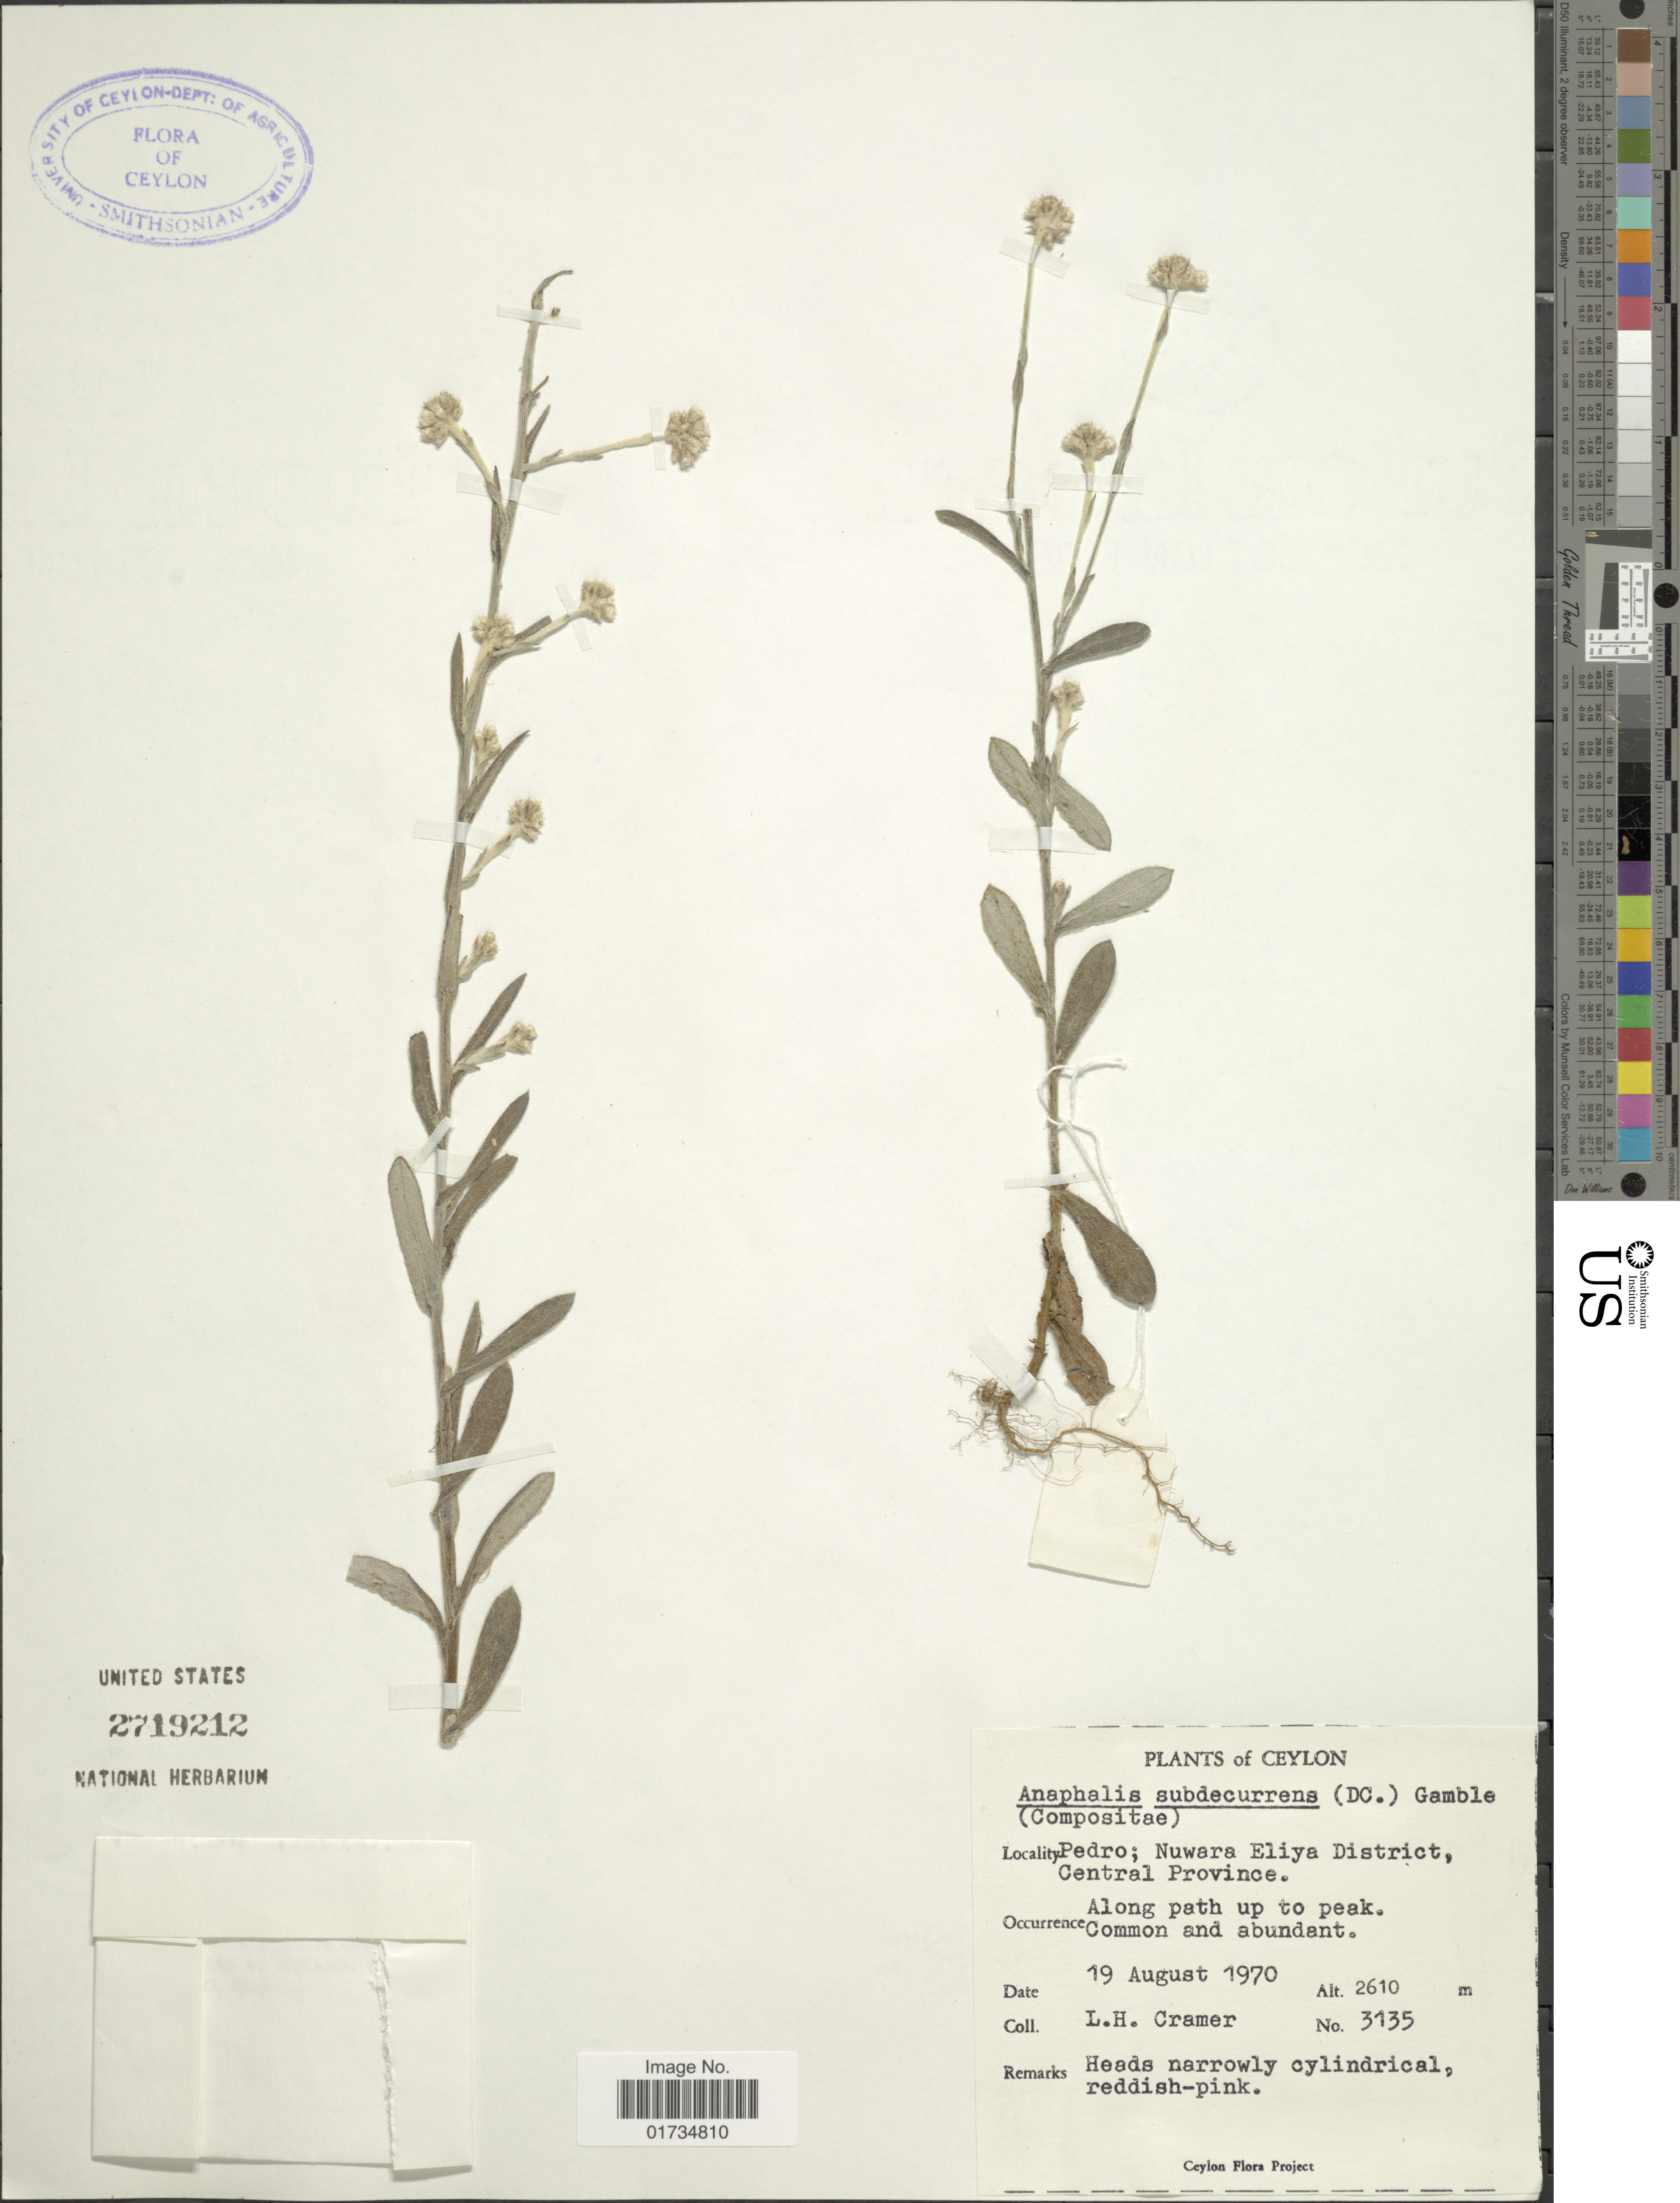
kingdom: Plantae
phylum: Tracheophyta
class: Magnoliopsida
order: Asterales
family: Asteraceae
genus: Anaphalis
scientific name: Anaphalis subdecurrens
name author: (DC.) Gamble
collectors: L. H. Cramer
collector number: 3135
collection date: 1970-08-19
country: Sri Lanka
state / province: Central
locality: Ceylon. Pedro; Nuwara Eliya District, Central Province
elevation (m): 2610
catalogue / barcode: US 2719212